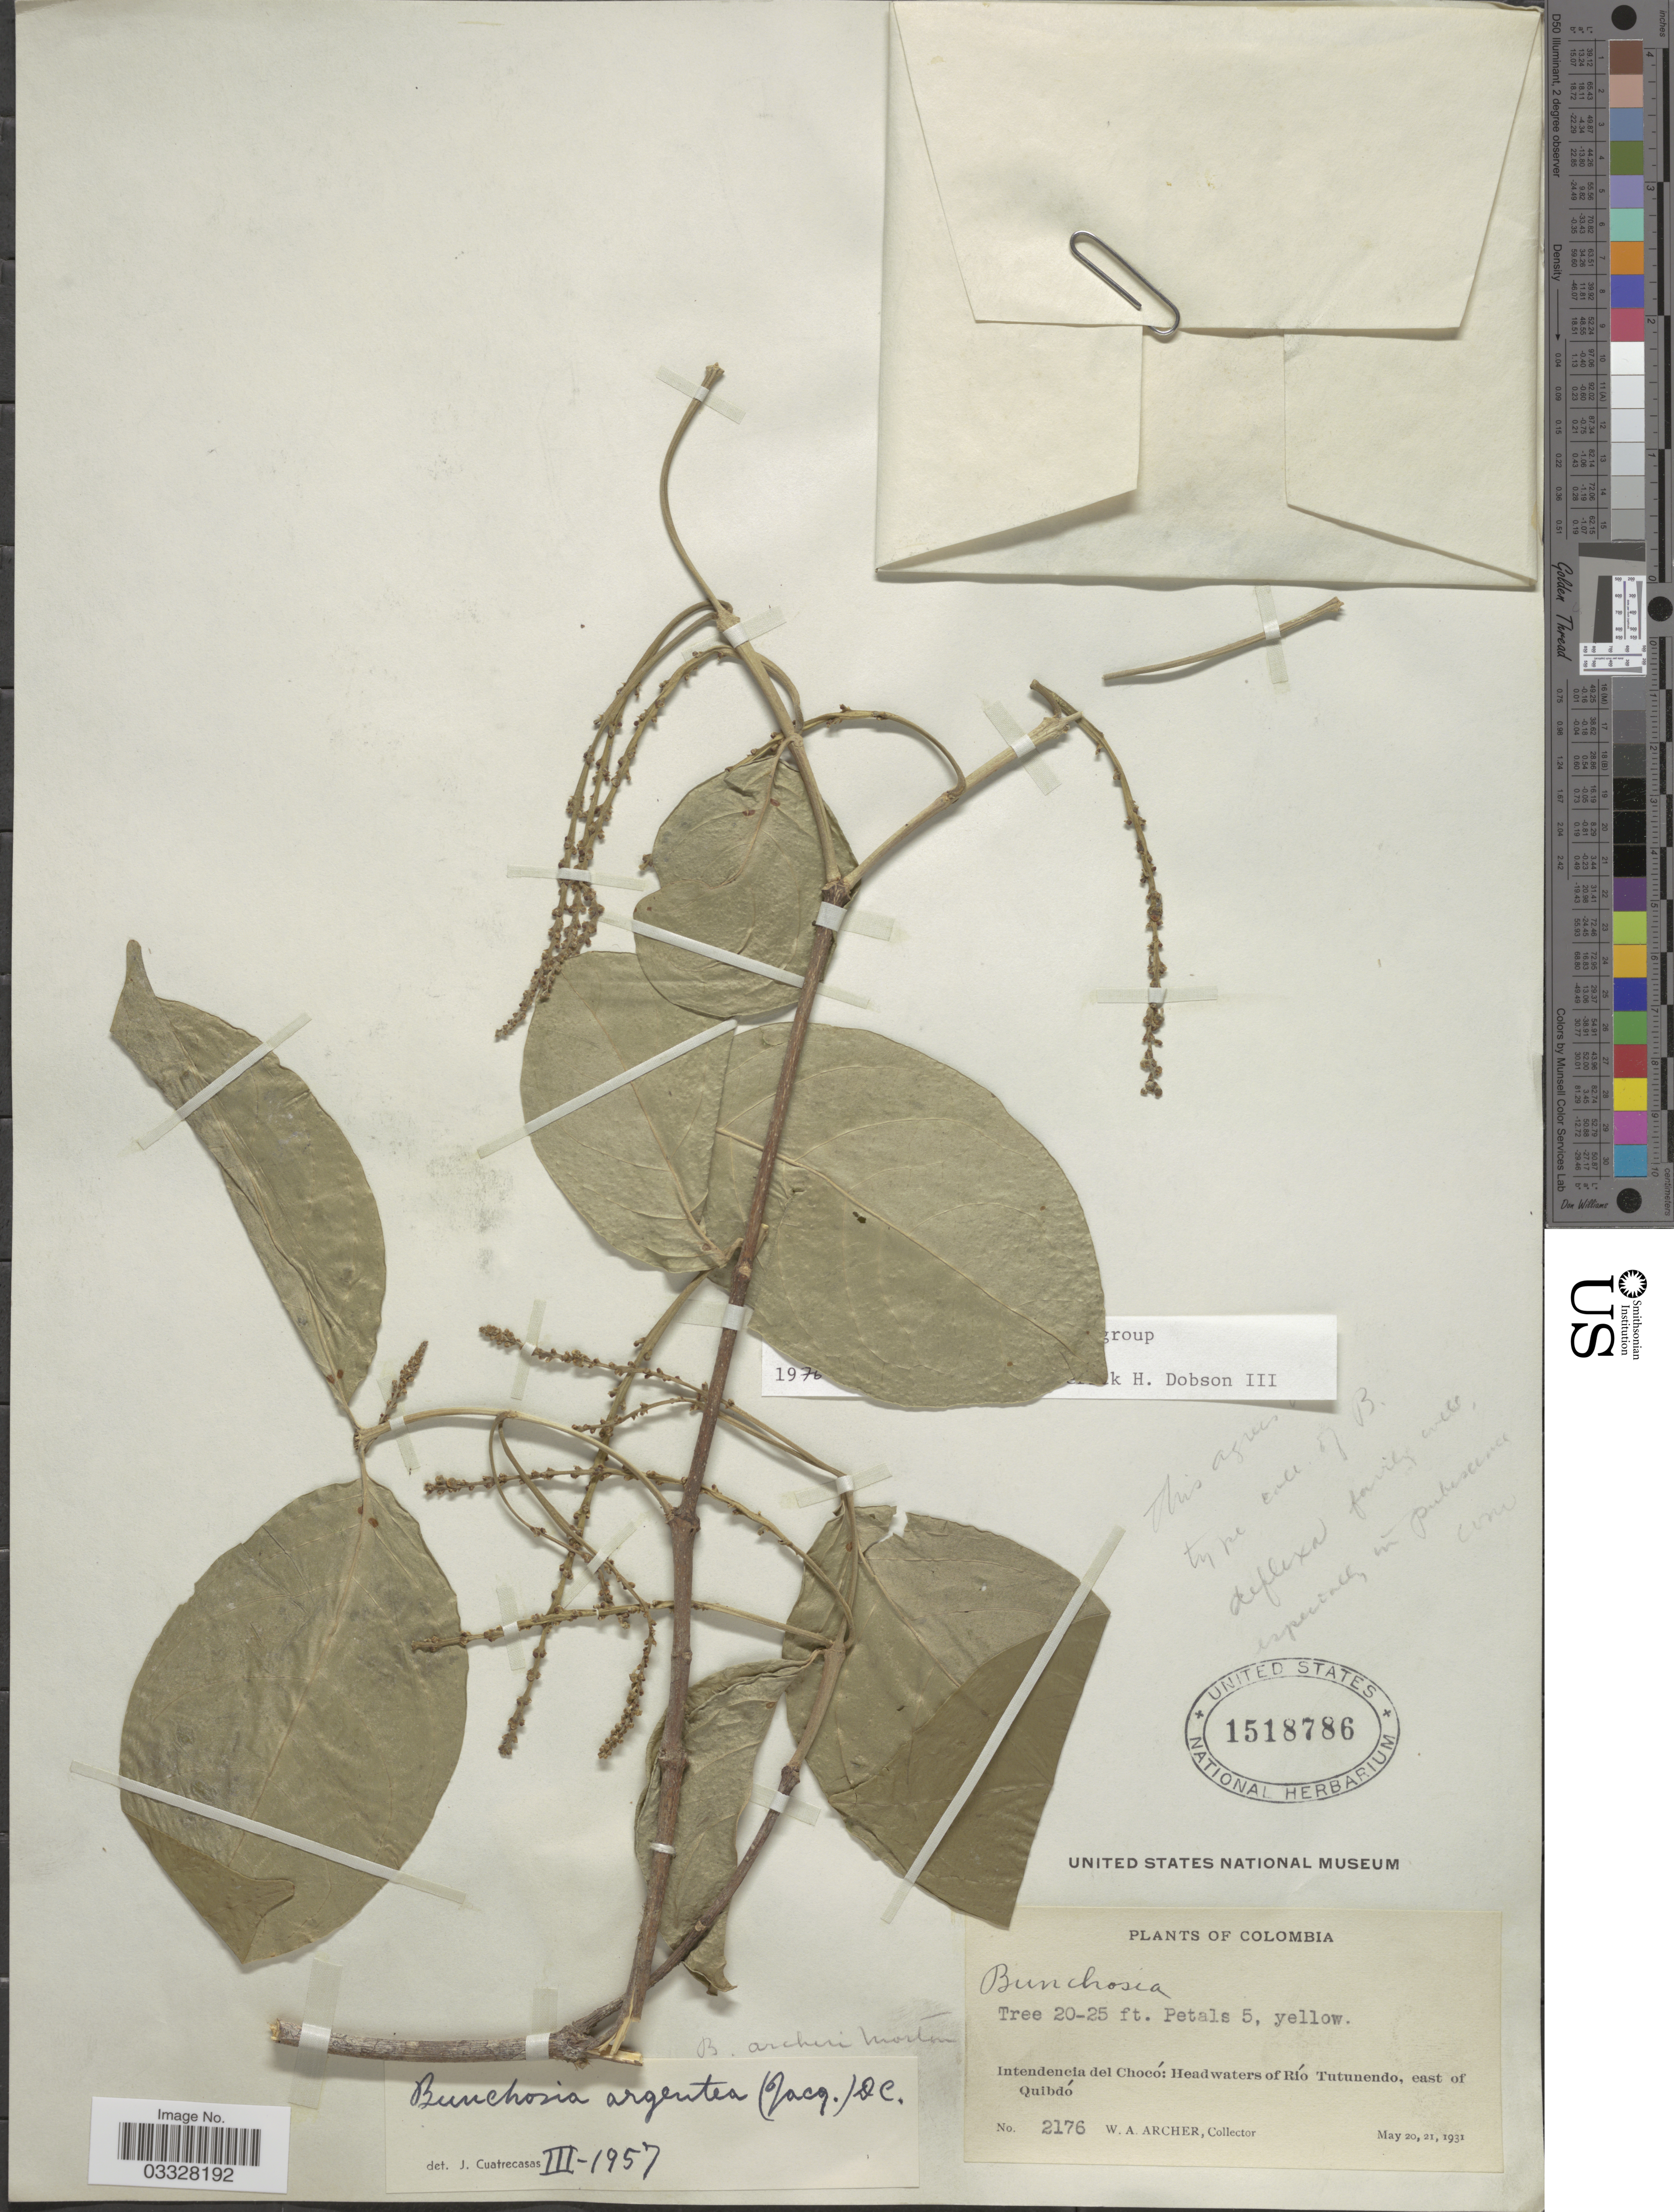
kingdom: Plantae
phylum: Tracheophyta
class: Magnoliopsida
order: Malpighiales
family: Malpighiaceae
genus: Bunchosia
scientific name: Bunchosia argentea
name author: (Jacq.) DC.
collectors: W. Archer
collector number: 2176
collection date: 1931-05-20/1931-05-21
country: Colombia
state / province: Chocó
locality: Intendencia del Chocó: Headwaters of Río Tutunendo, east of Quibdó.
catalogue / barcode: US 1518786